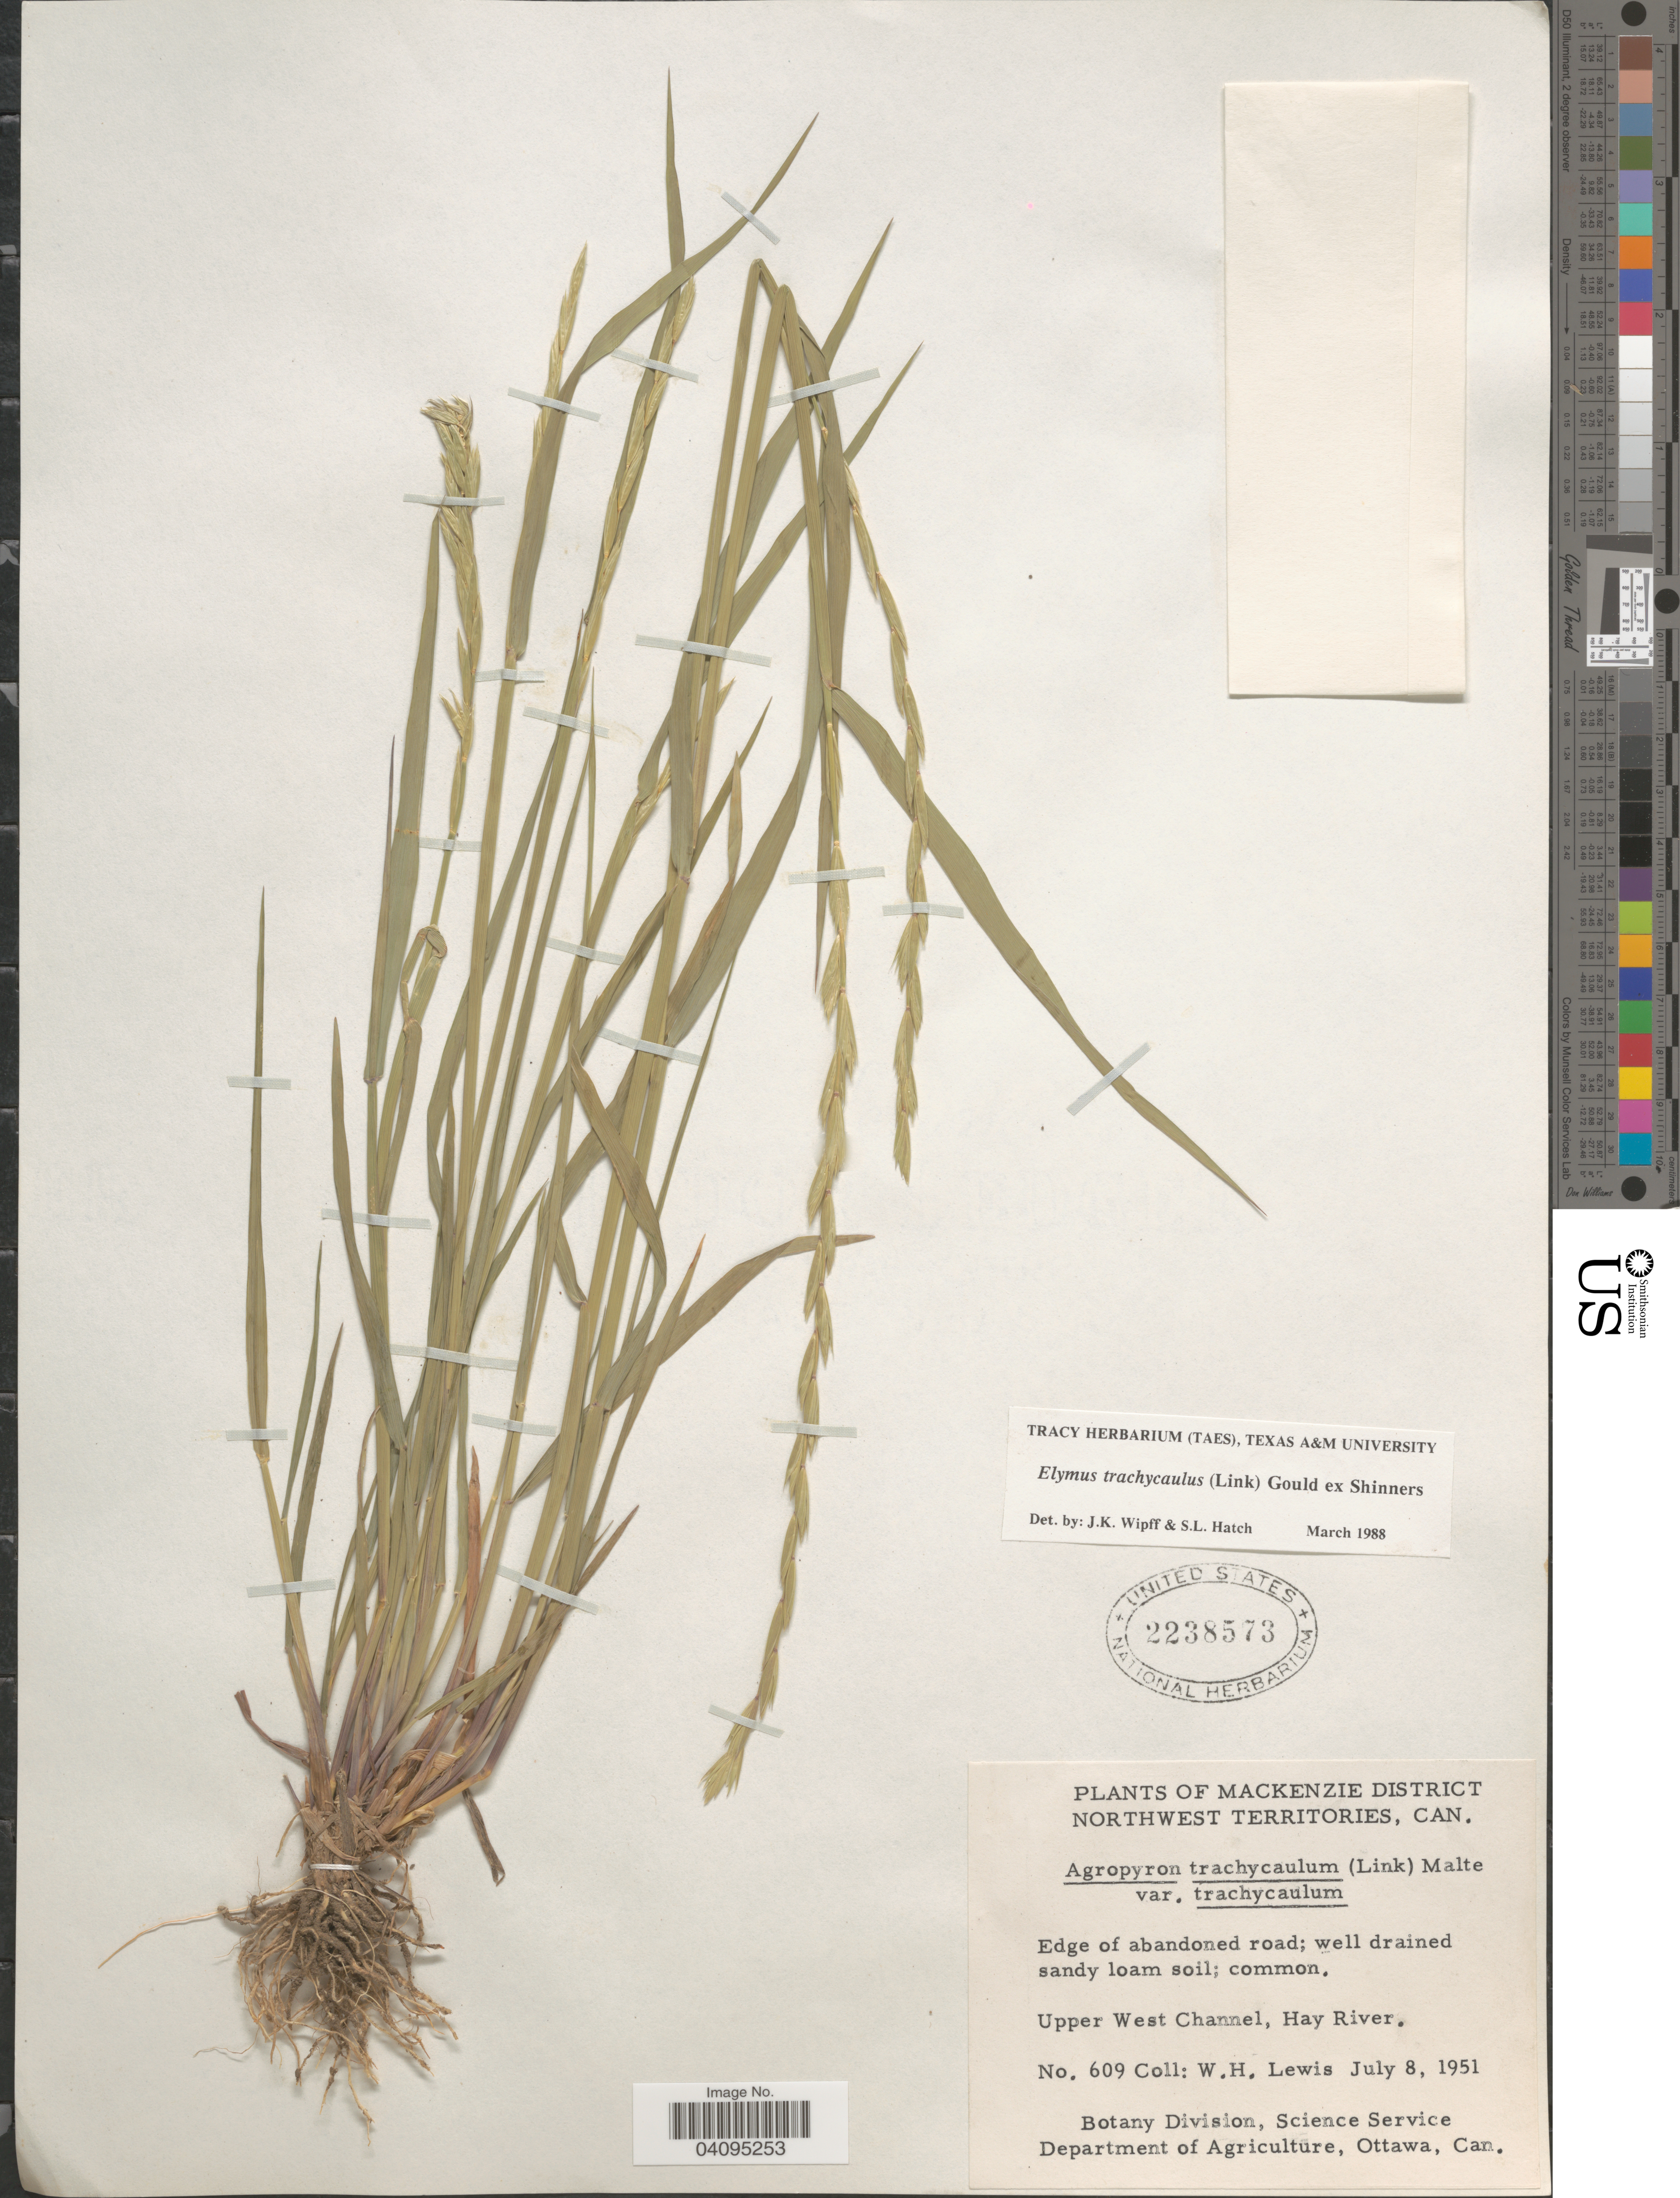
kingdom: Plantae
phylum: Tracheophyta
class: Liliopsida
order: Poales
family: Poaceae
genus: Elymus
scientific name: Elymus trachycaulus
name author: (Link) Gould ex Shinners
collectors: W. H. Lewis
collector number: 609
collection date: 1951-07-08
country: Canada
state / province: Northwest Territories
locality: Mackenzie District. Upper West Channel, Hay River.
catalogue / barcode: US 2238573